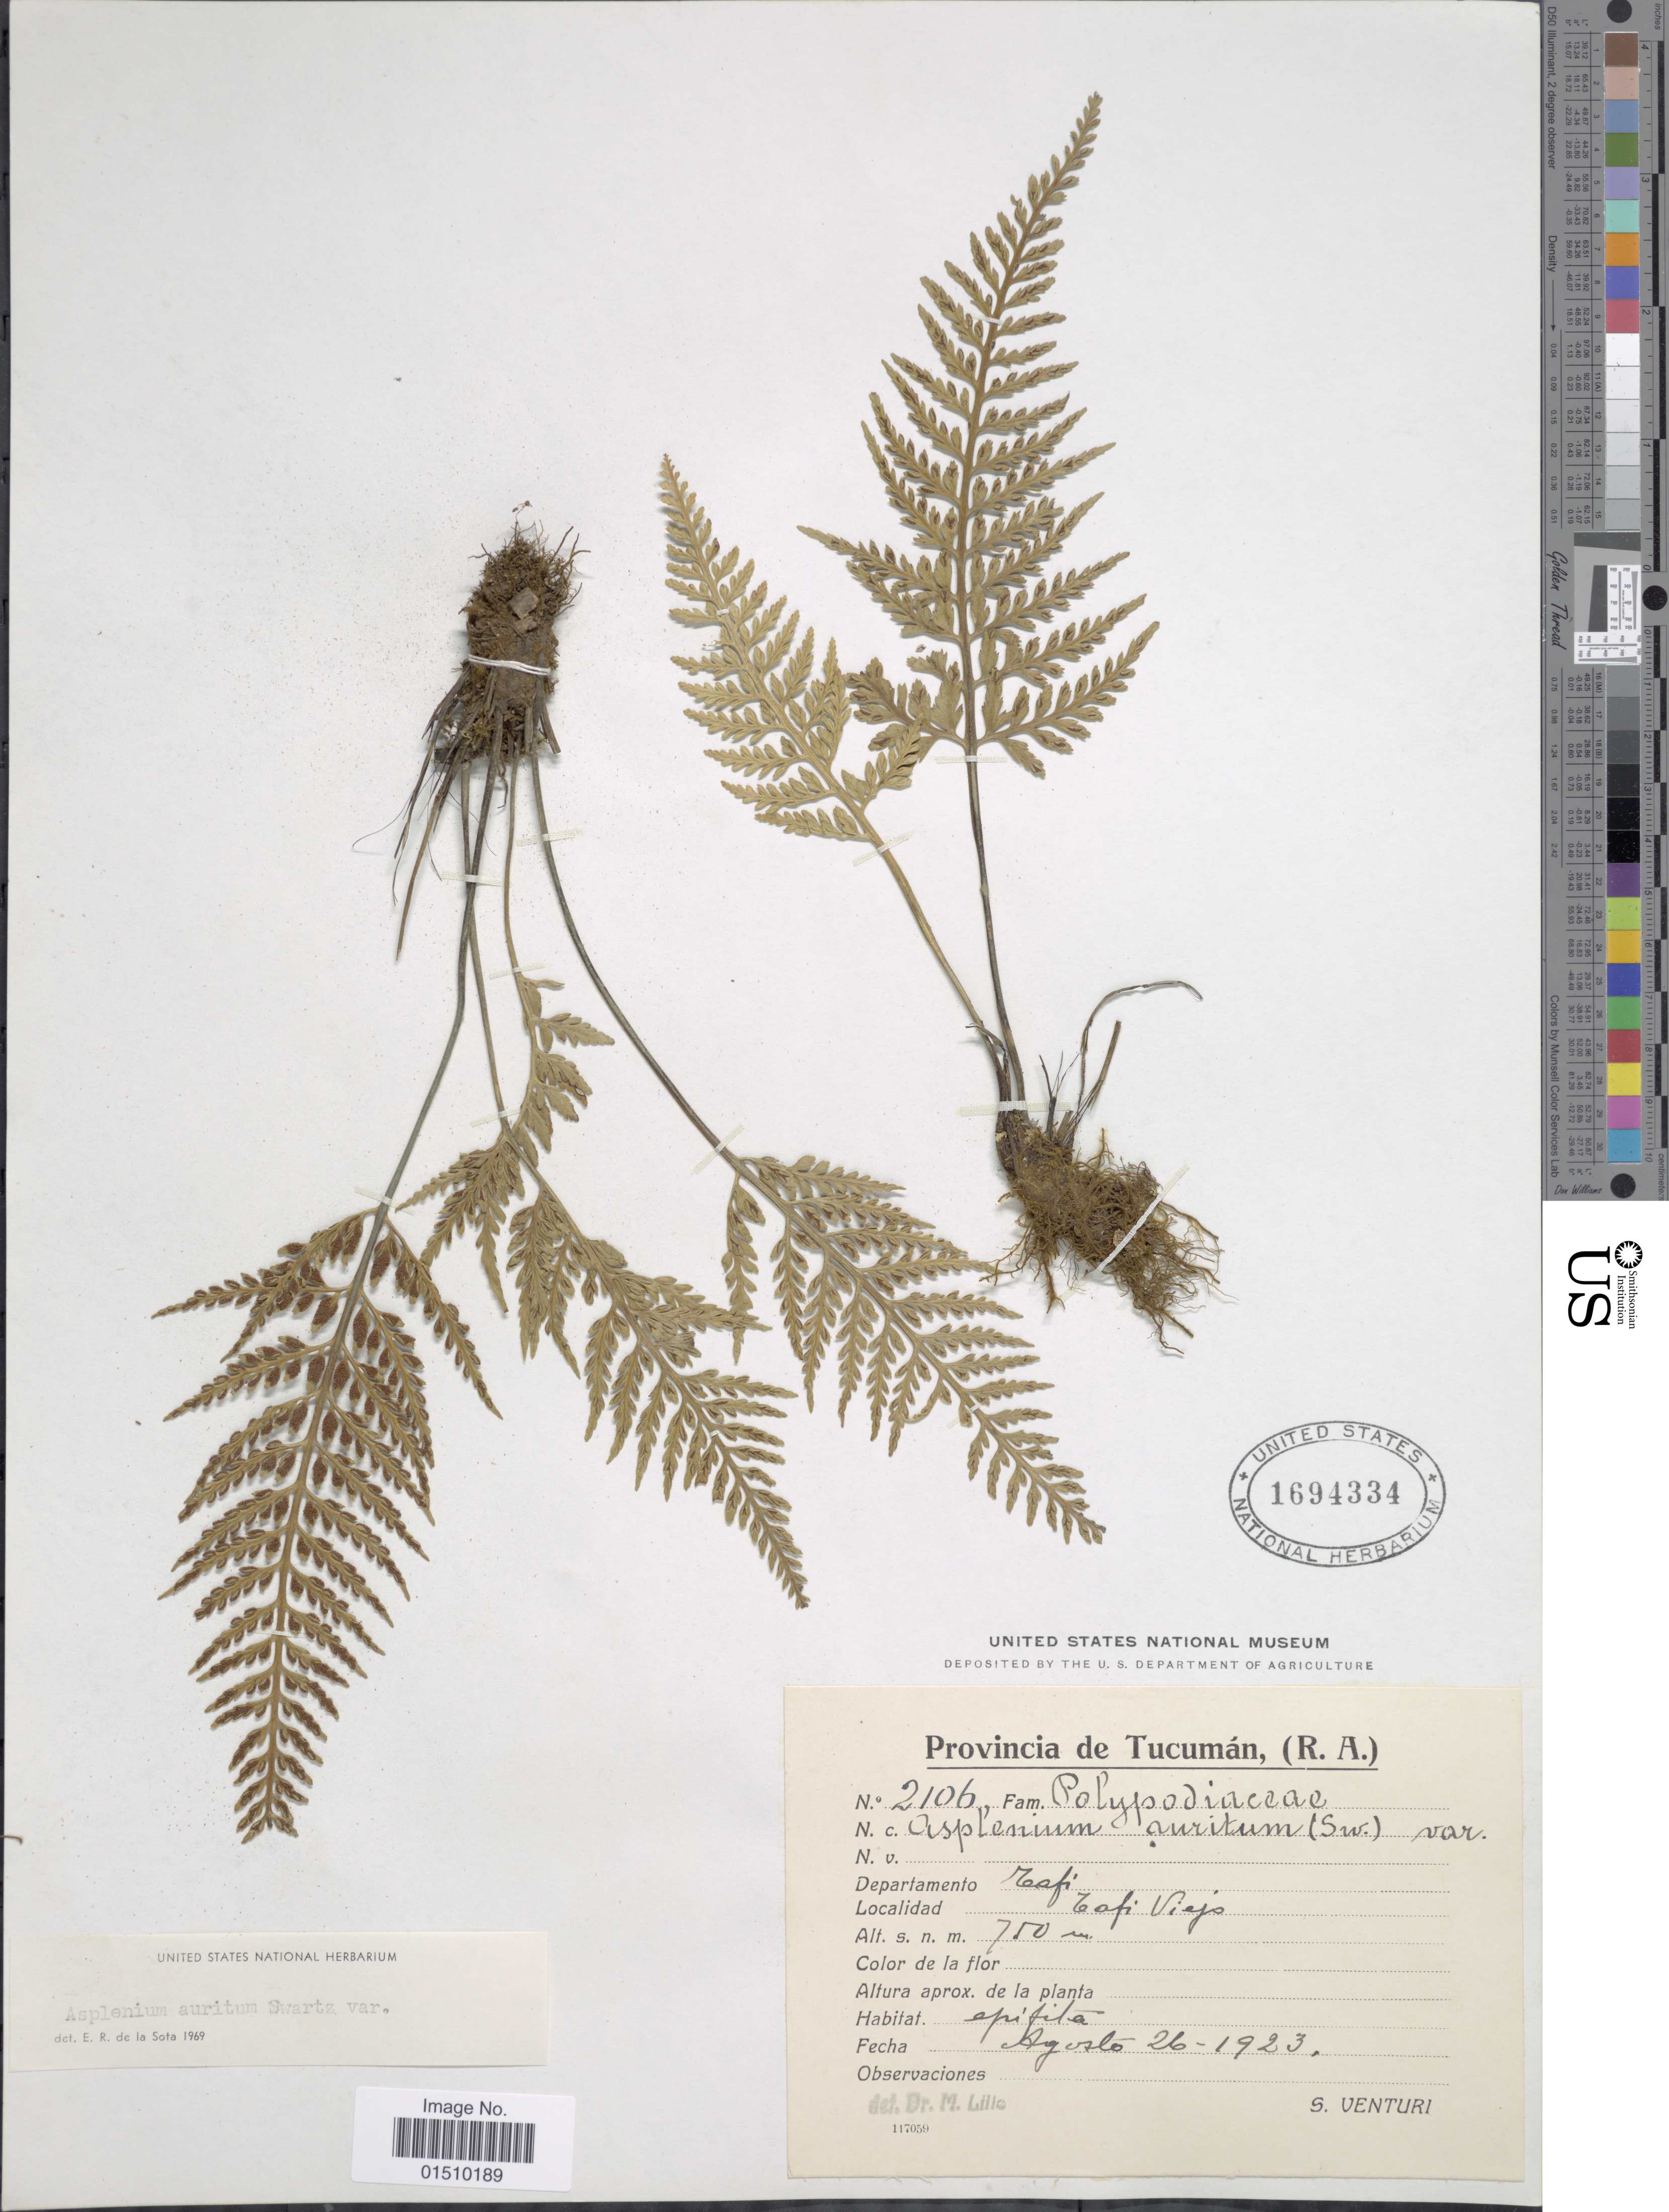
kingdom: Plantae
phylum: Tracheophyta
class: Polypodiopsida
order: Polypodiales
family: Aspleniaceae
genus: Asplenium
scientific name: Asplenium auritum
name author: Sw.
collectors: S. Venturi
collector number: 2106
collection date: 1923-08-26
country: Argentina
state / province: Tucuman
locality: Provincia de Tucuman, (R.A.), Departamento Tafi, Tafi Viejo.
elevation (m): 750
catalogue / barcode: US 1694334